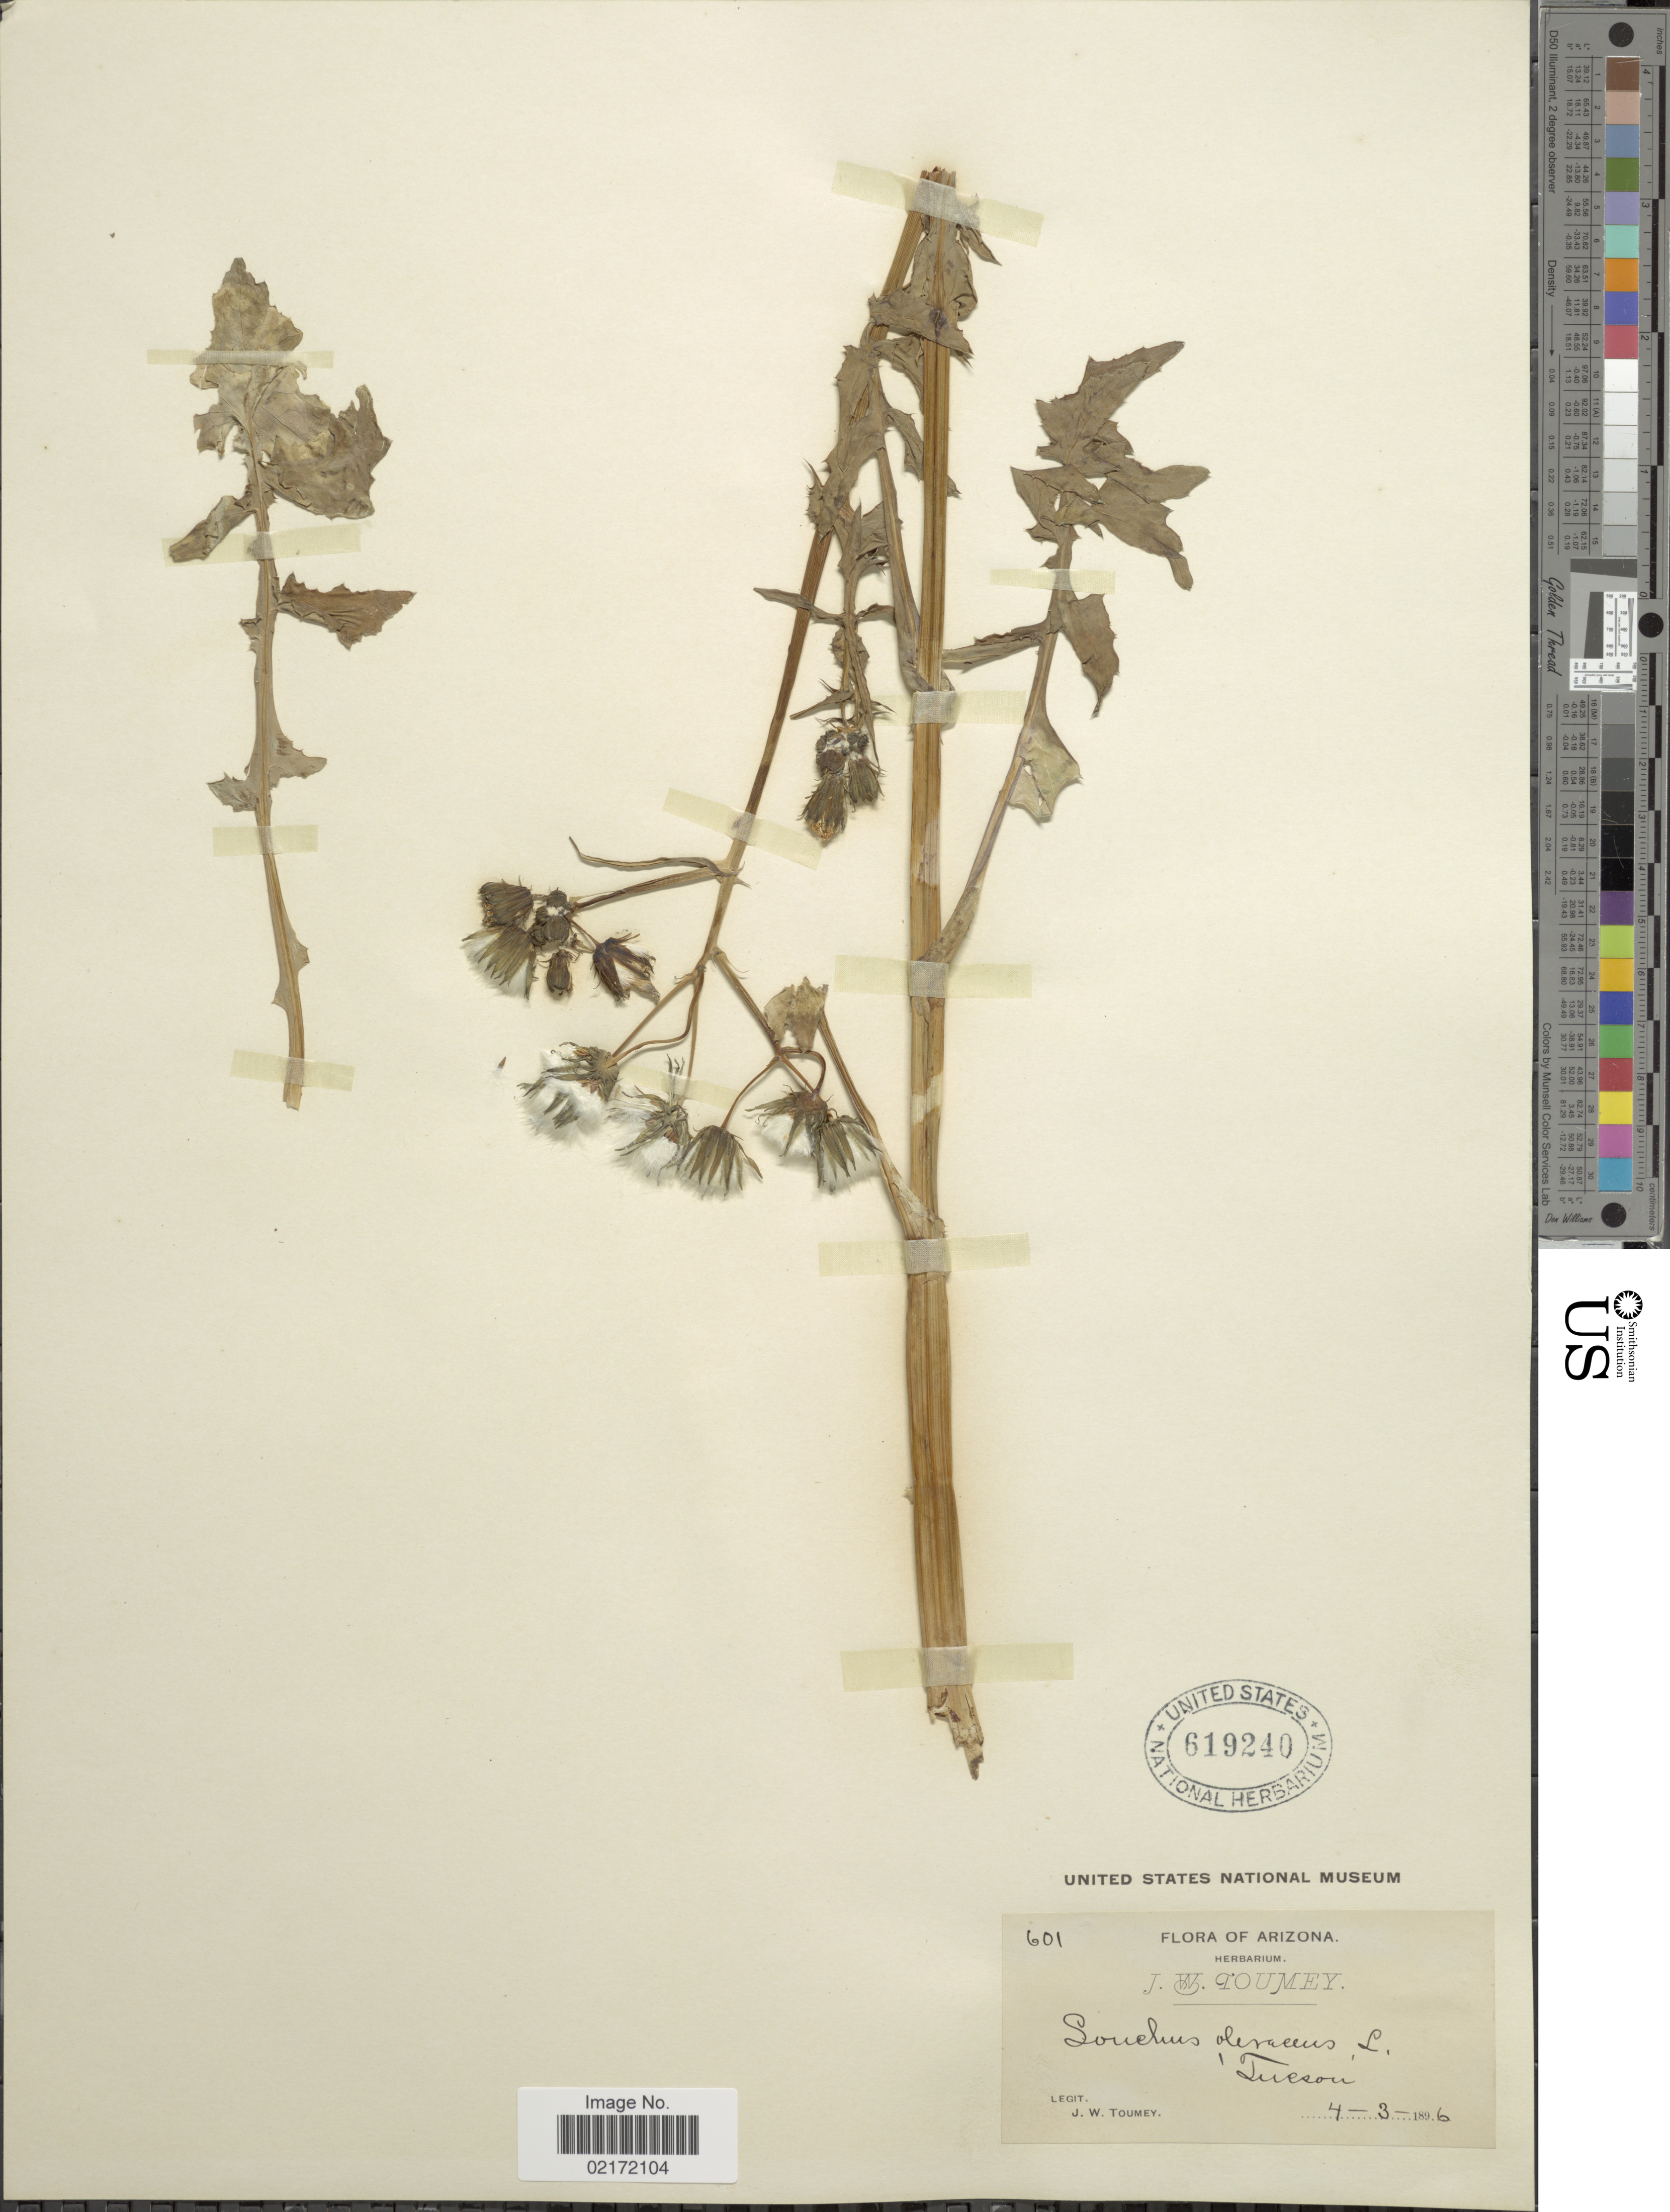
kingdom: Plantae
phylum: Tracheophyta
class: Magnoliopsida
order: Asterales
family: Asteraceae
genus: Sonchus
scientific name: Sonchus oleraceus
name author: L.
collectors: J. W. Toumey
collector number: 601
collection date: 1896-04-03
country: United States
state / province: Arizona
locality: Tucson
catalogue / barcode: US 619240